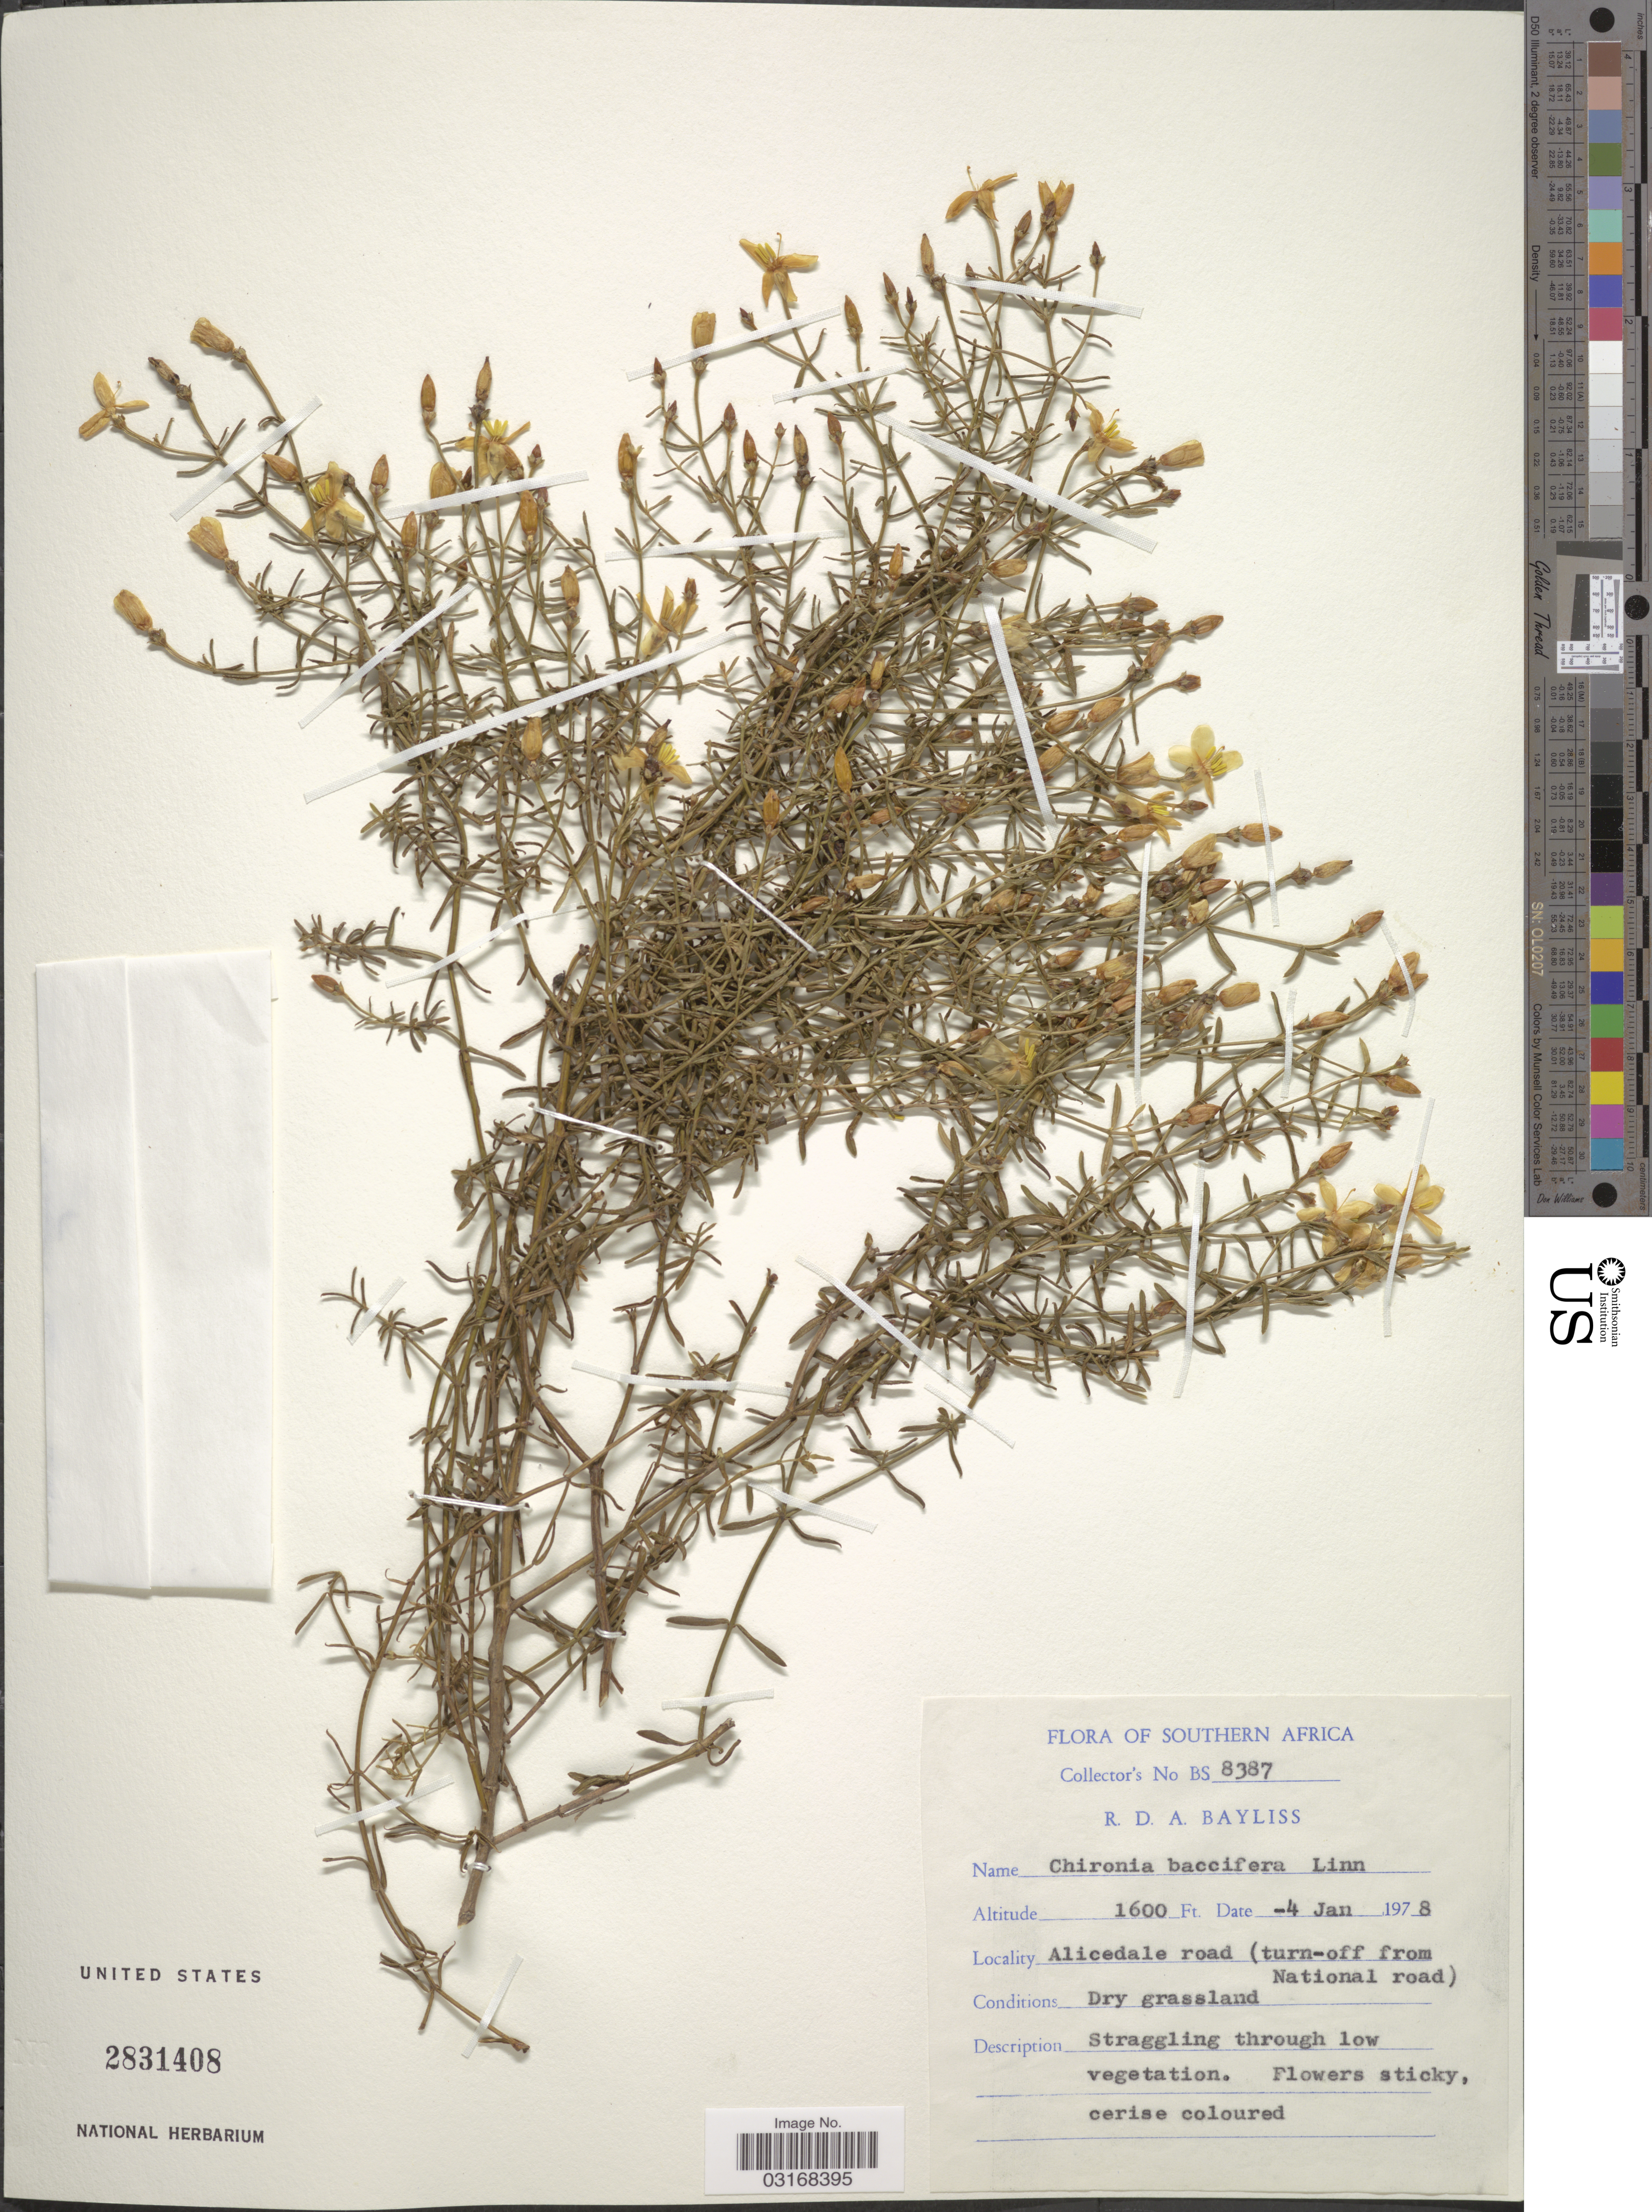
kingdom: Plantae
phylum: Tracheophyta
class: Magnoliopsida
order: Gentianales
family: Gentianaceae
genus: Chironia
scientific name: Chironia baccifera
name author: L.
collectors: R. Bayliss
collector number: BS8387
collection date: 1978-01-04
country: South Africa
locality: Southern Africa. Alicedale road (turn-off from National road).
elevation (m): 488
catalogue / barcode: US 2831408